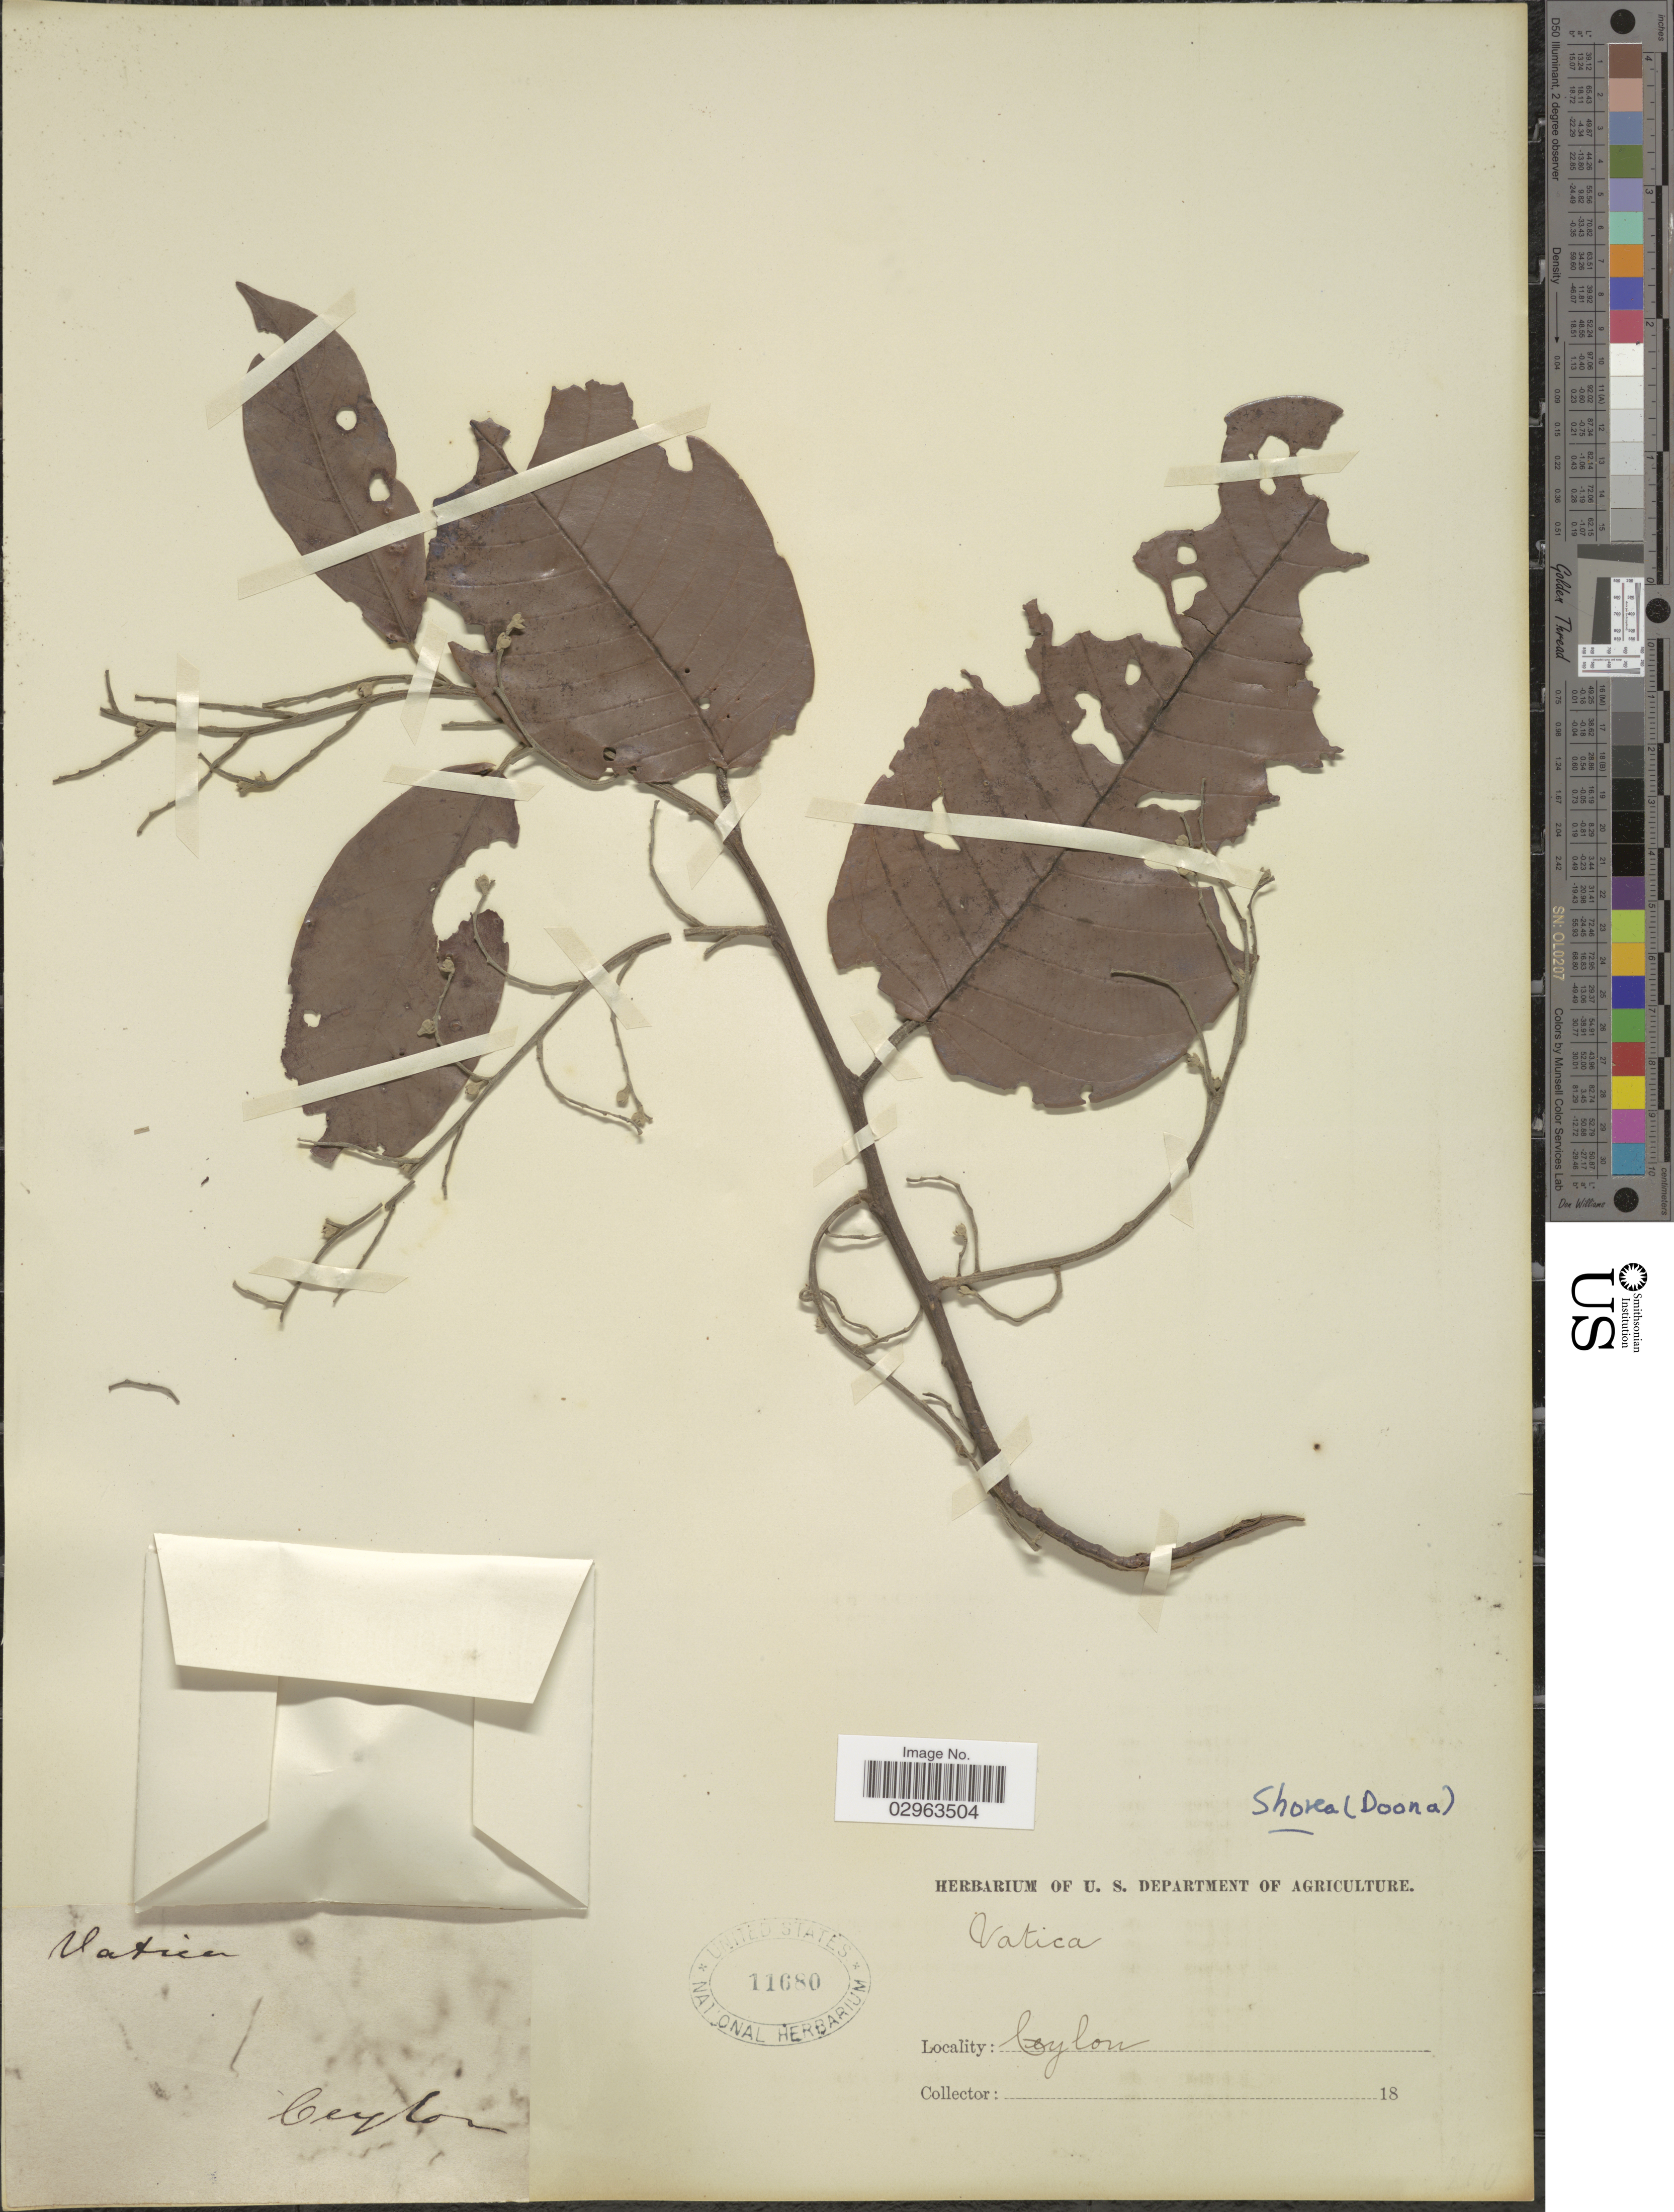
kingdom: Plantae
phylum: Tracheophyta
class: Magnoliopsida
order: Malvales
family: Dipterocarpaceae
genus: Doona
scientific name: Doona sp.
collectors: ex herb. U. S. Department of Agriculture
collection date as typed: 18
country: Sri Lanka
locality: Ceylon.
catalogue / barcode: US 11680